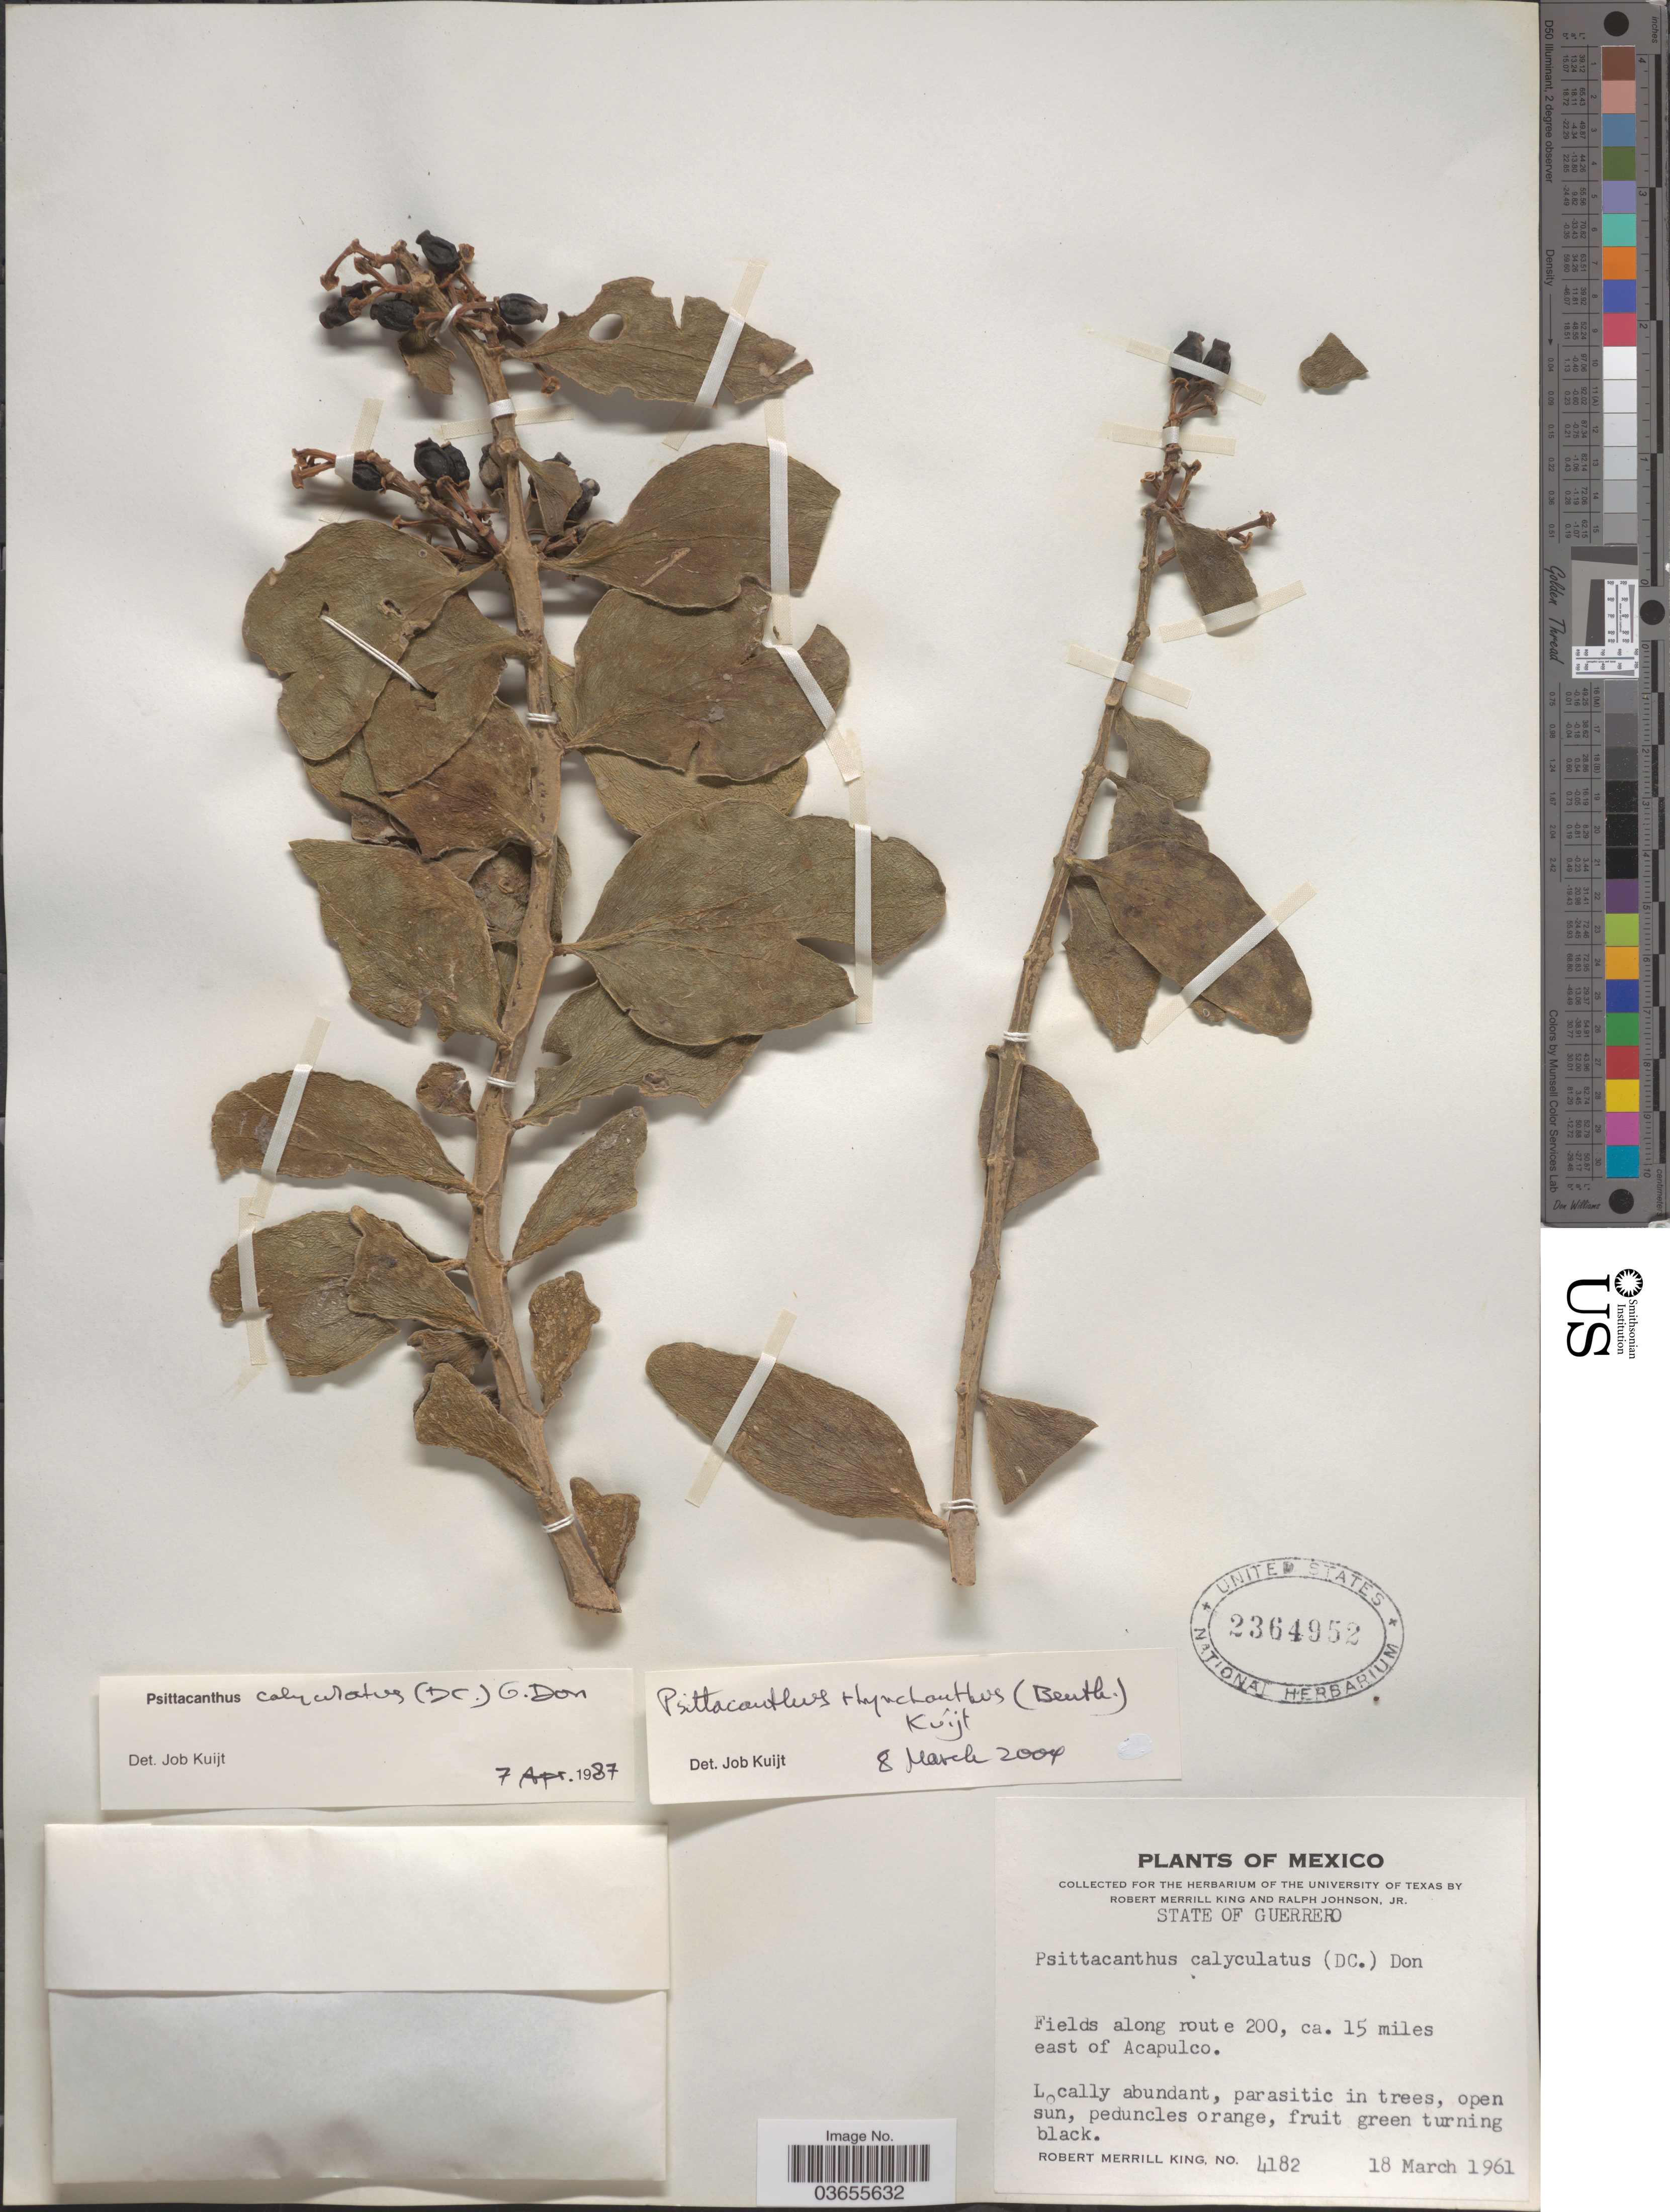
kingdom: Plantae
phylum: Tracheophyta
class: Magnoliopsida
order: Santalales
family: Loranthaceae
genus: Psittacanthus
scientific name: Psittacanthus rhynchanthus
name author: (Benth.) Kuijt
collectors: R. M. King & R. Johnson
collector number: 4182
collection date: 1961-03-18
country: Mexico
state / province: Guerrero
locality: Fields along route 200, ca. 15 miles east of Acapulco.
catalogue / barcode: US 2364952